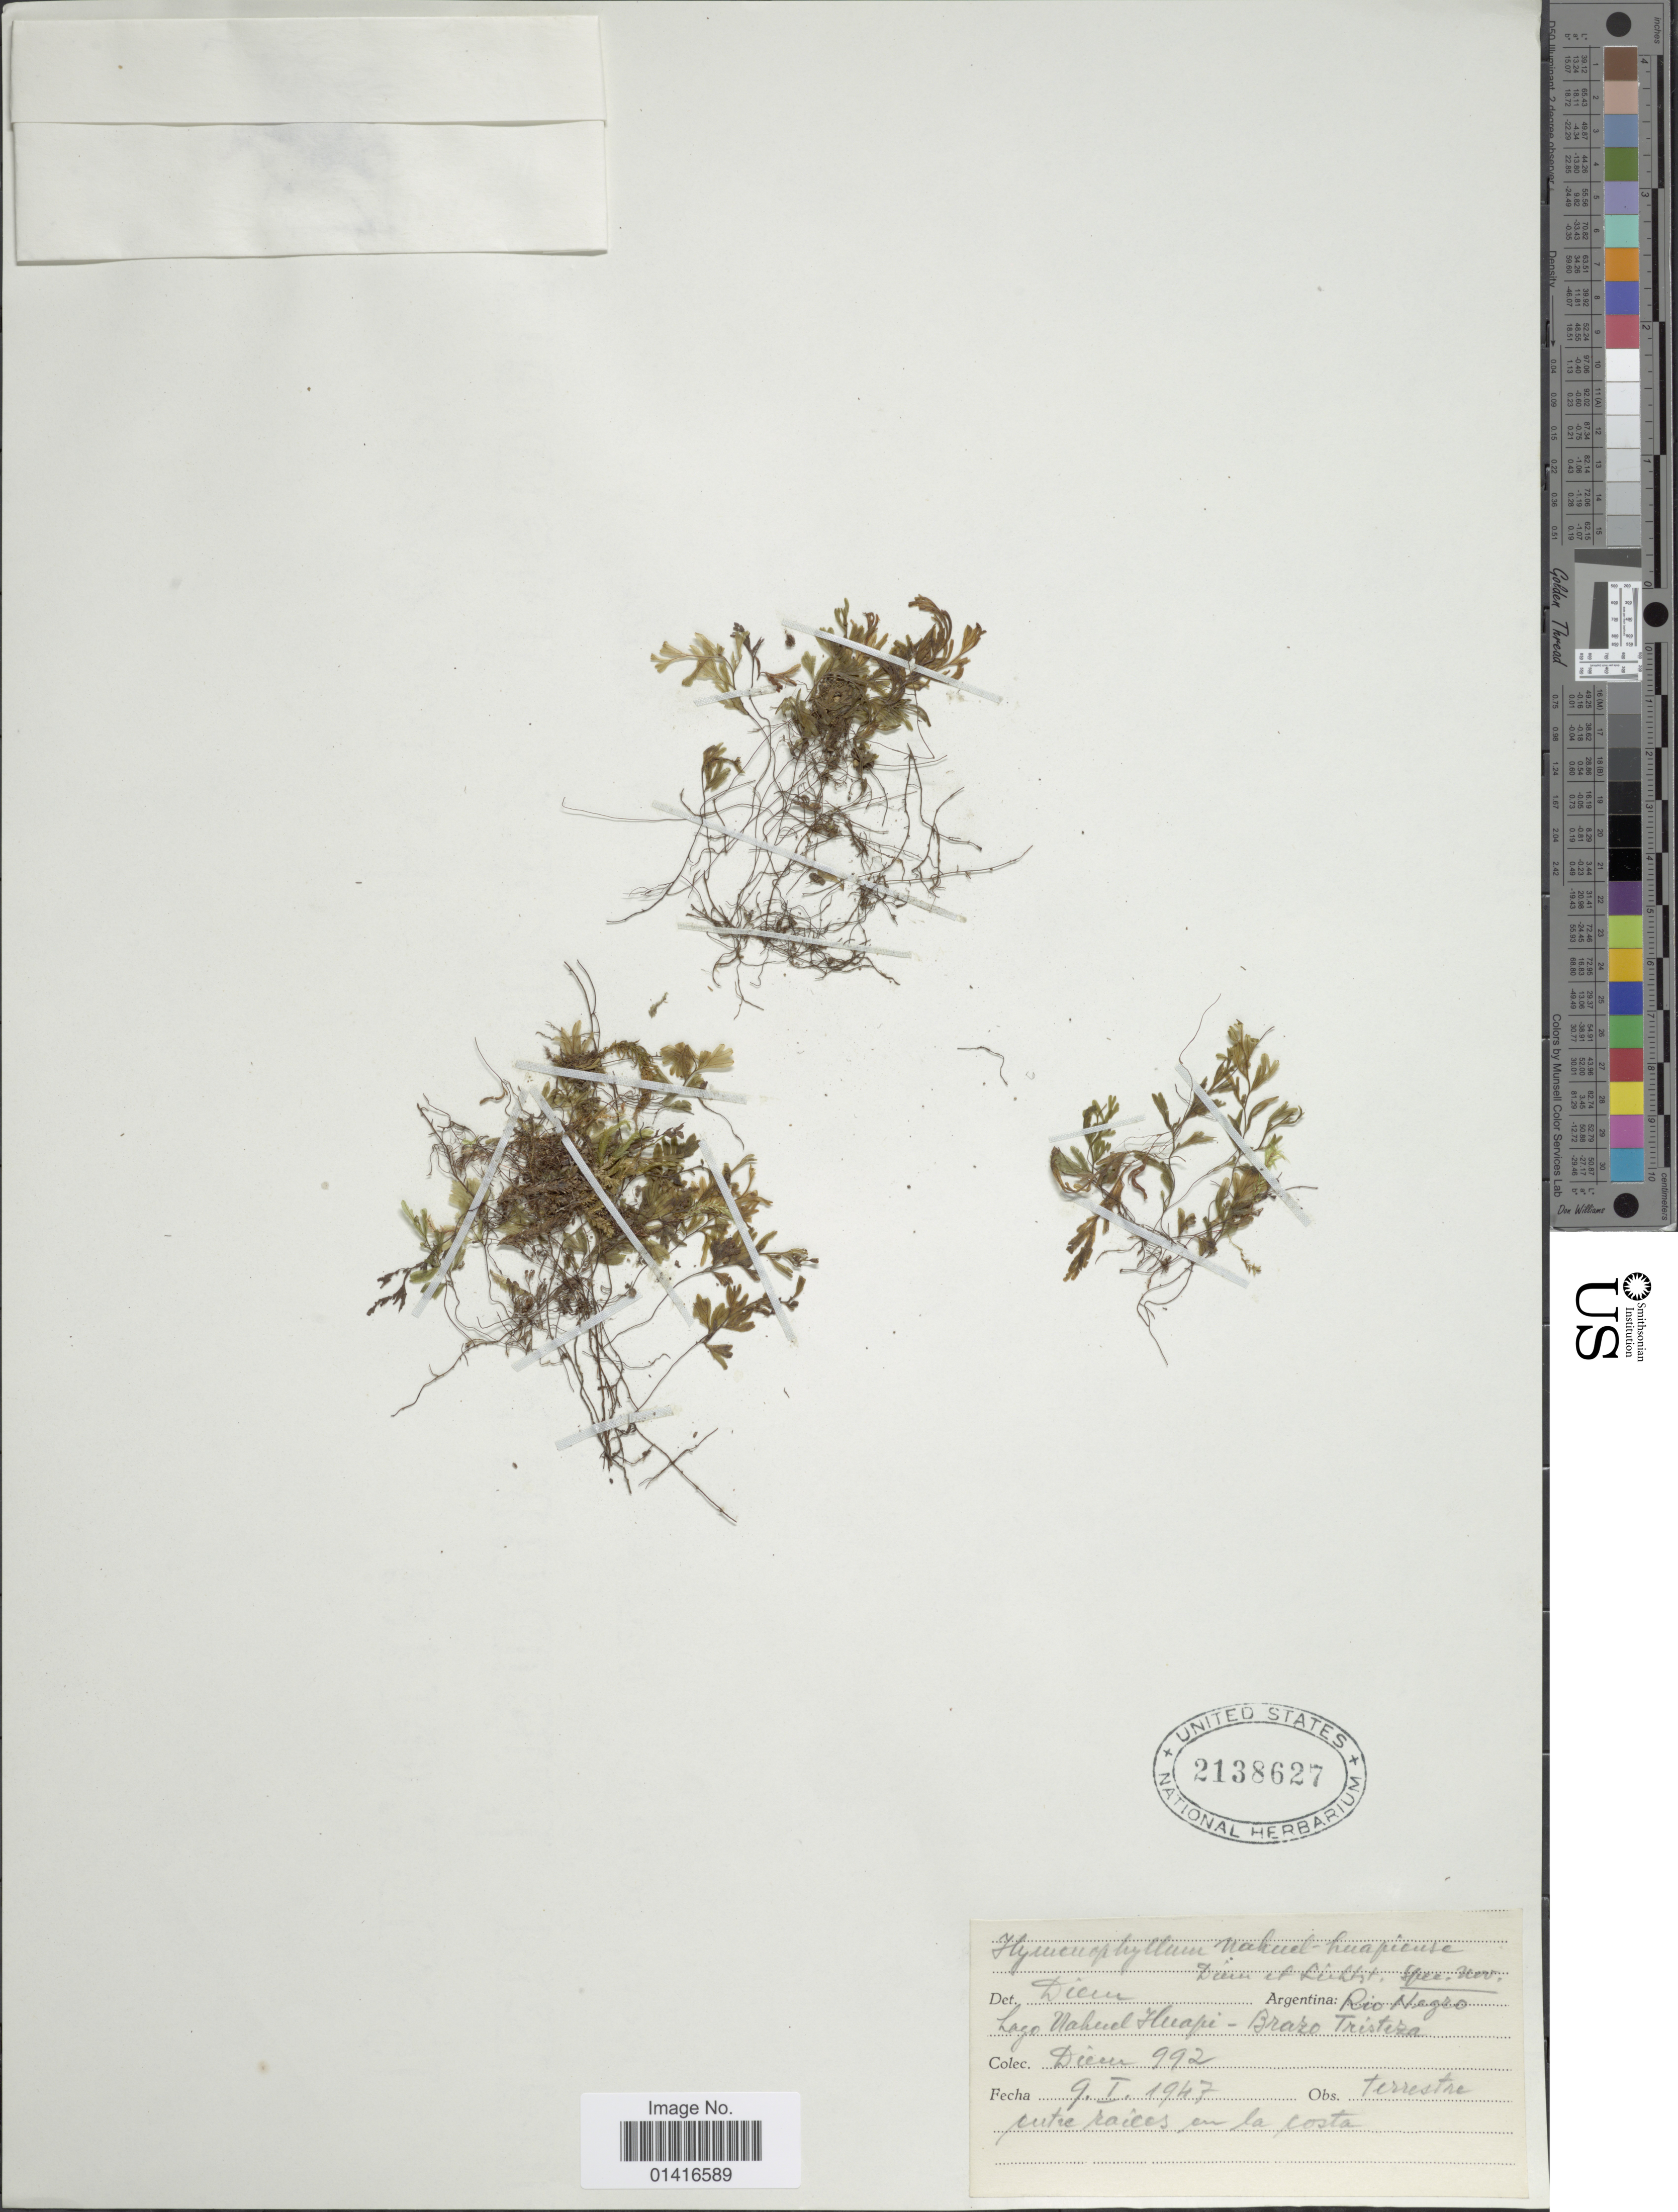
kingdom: Plantae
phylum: Tracheophyta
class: Polypodiopsida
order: Hymenophyllales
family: Hymenophyllaceae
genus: Hymenophyllum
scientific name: Hymenophyllum nahuelhuapiense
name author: J. Diem & Licht.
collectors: T. Pederson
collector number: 992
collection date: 1947-01-09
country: Argentina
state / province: Rio Negro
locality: Lago Nahuel Huapi - Brazo-Tristera.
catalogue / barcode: US 2138627